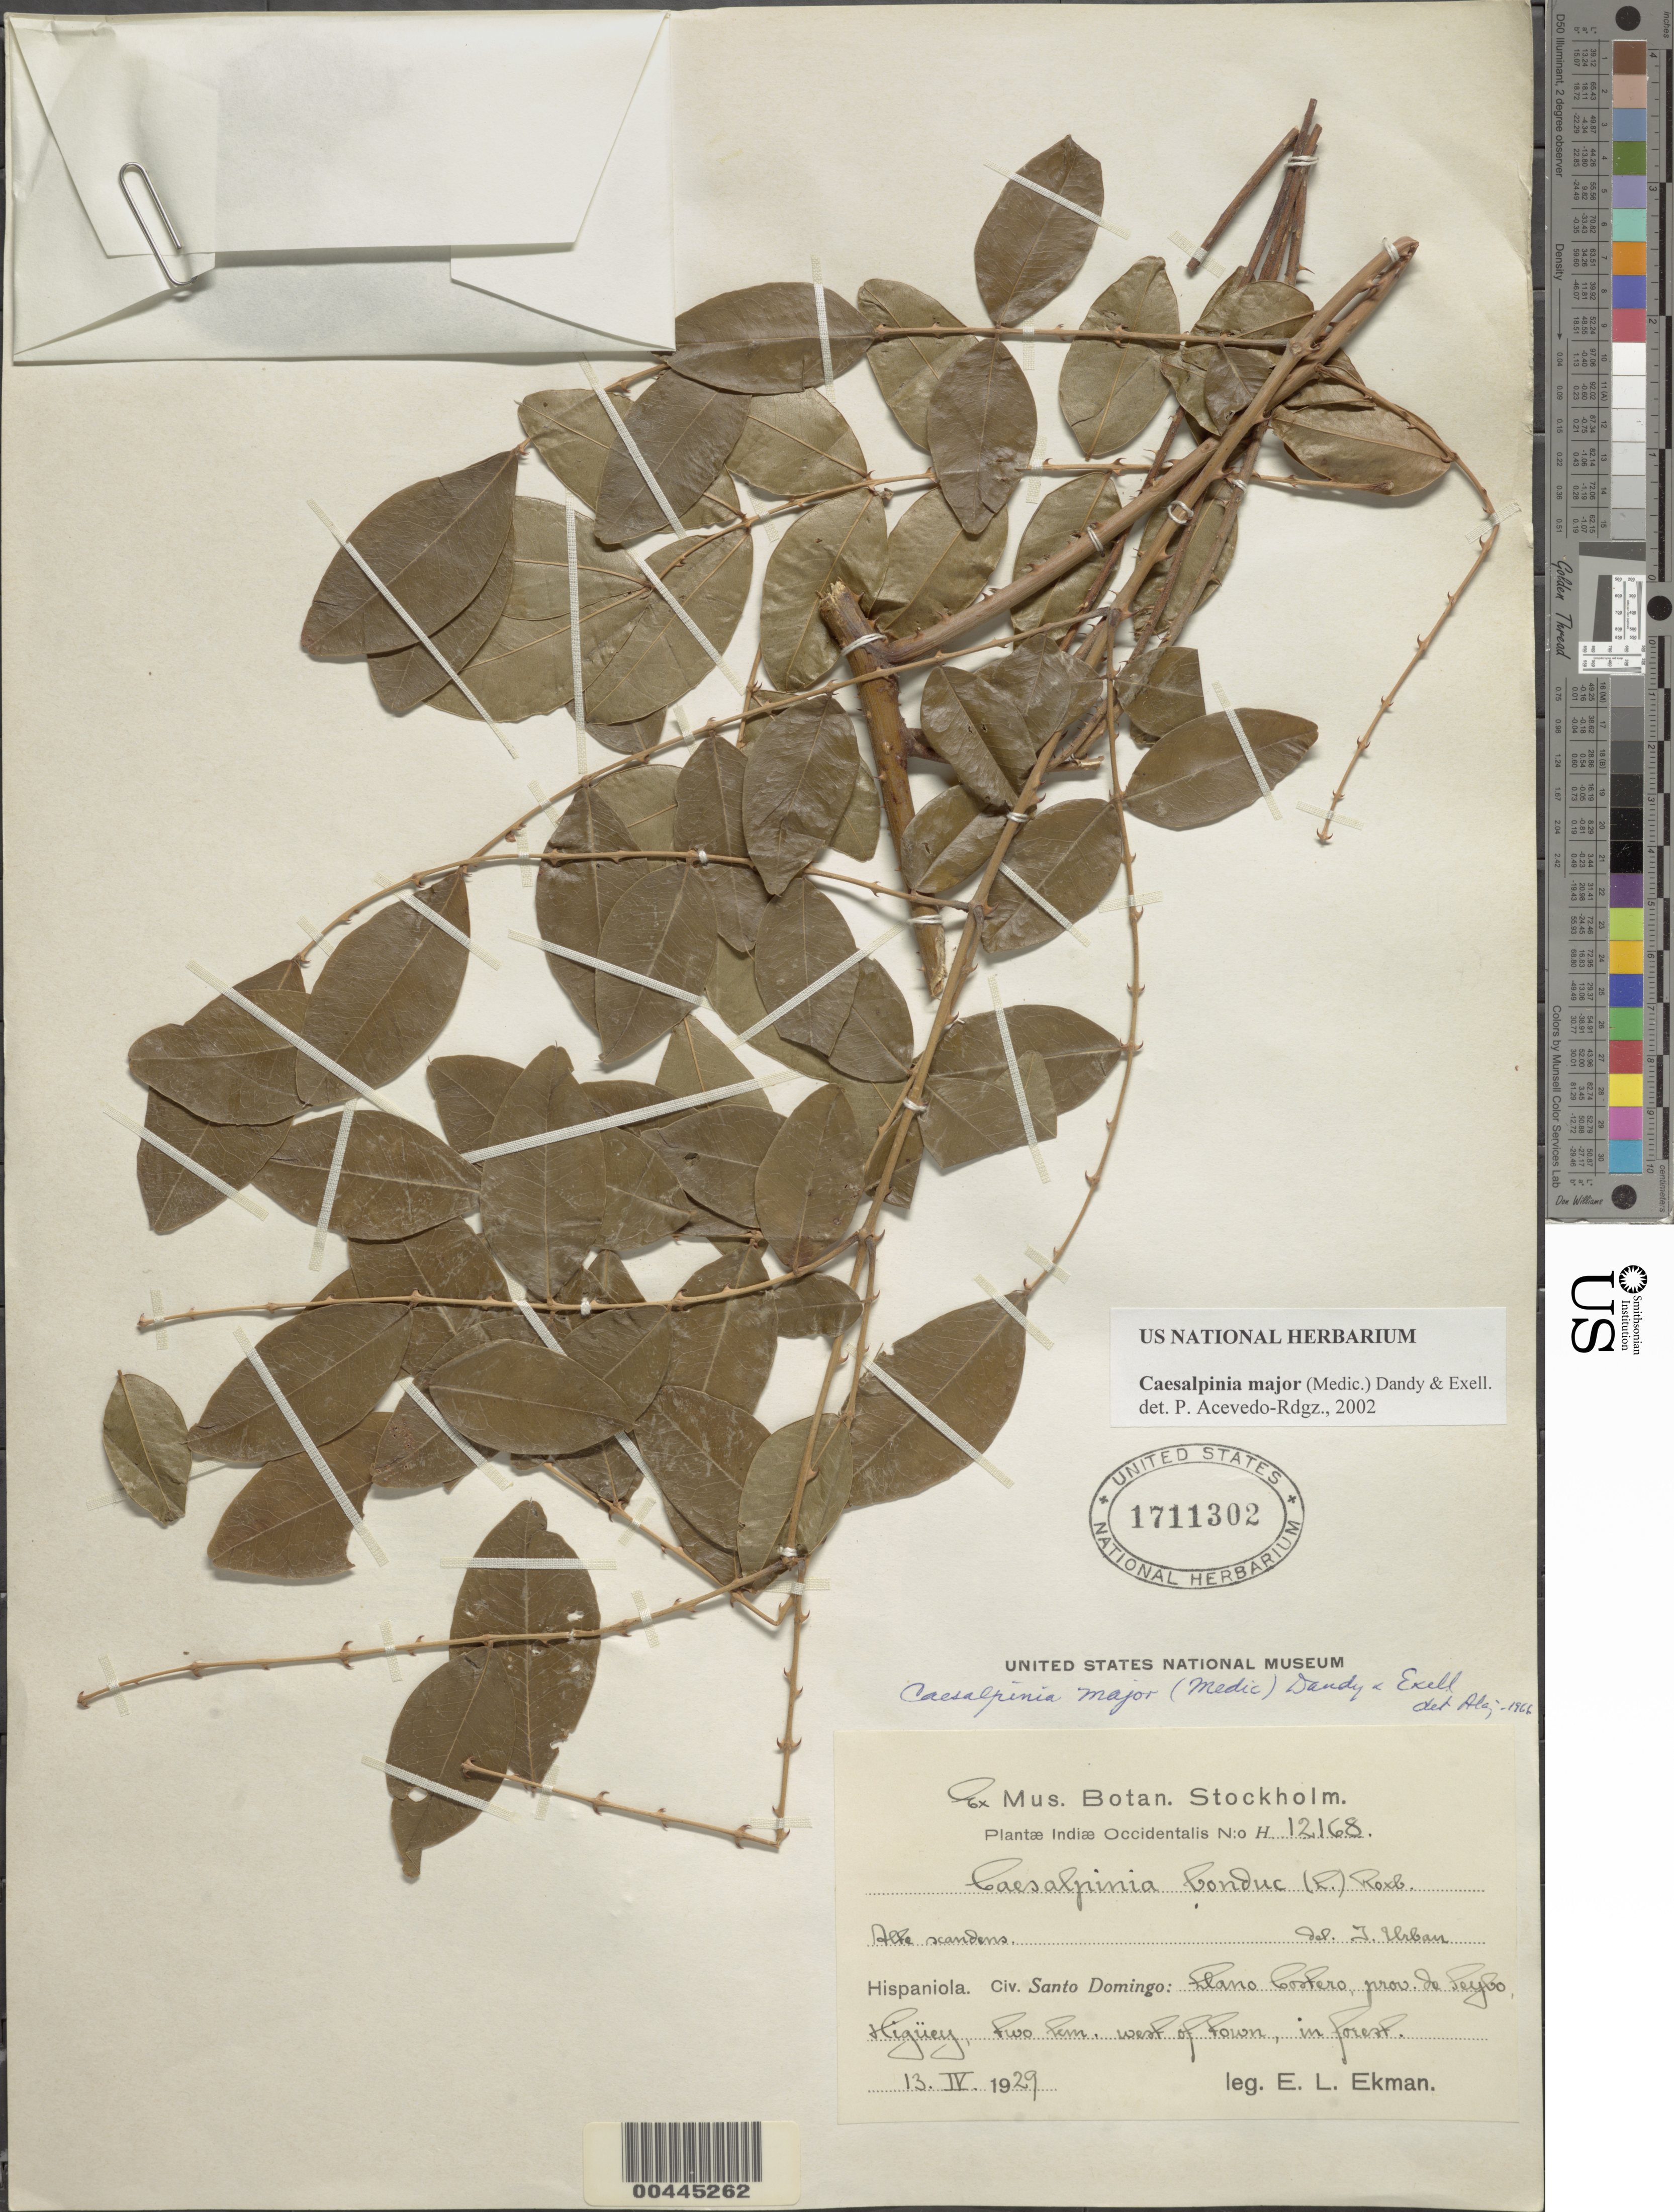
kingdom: Plantae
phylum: Tracheophyta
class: Magnoliopsida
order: Fabales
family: Fabaceae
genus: Guilandina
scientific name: Guilandina major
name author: (Medik.) Small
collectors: E. L. Ekman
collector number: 12168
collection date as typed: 13 Apr 1929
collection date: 1929-04-13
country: Dominican Republic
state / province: El Seíbo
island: Hispaniola Island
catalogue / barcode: US 1711302